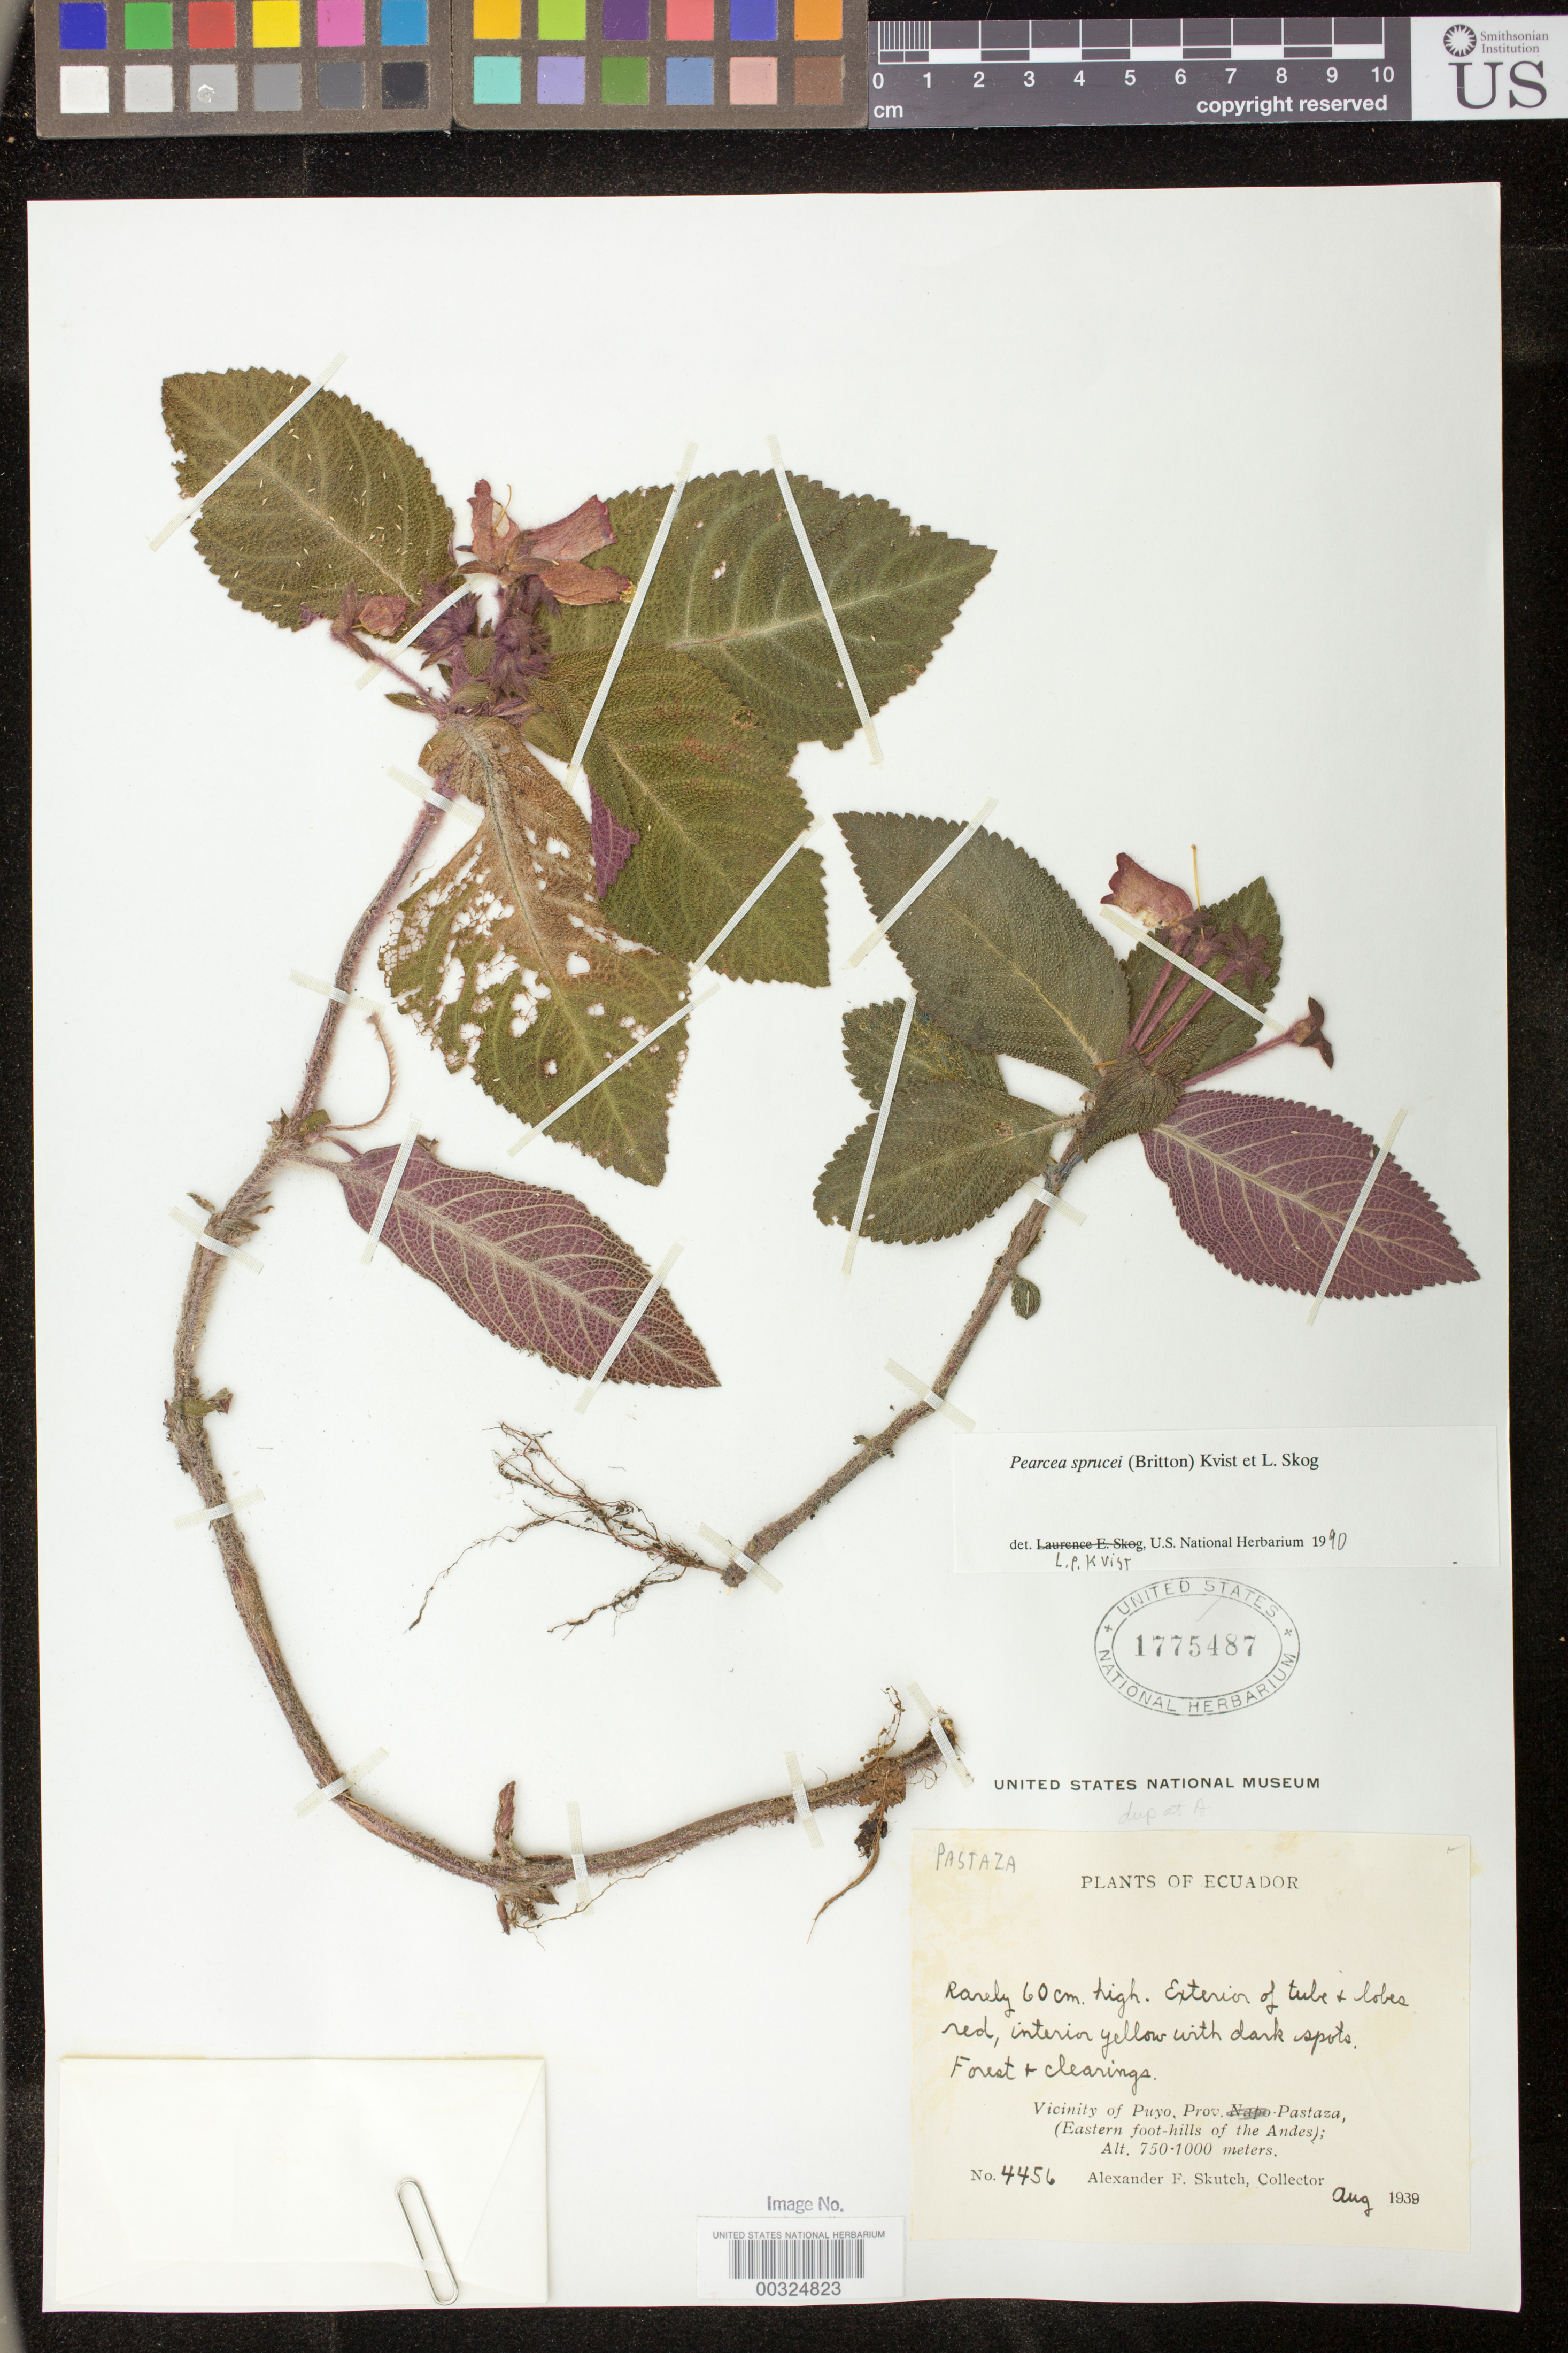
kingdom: Plantae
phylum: Tracheophyta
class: Magnoliopsida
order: Lamiales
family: Gesneriaceae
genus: Pearcea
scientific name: Pearcea sprucei var. sprucei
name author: (Britton ex Rusby) L.P. Kvist & L.E. Skog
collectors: A. F. Skutch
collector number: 4456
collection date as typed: Aug 1939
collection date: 1939-08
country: Ecuador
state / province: Pastaza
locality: Vicinity of Puyo, (eastern foot-hills of the Andes)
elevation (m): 750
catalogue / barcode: US 1775487